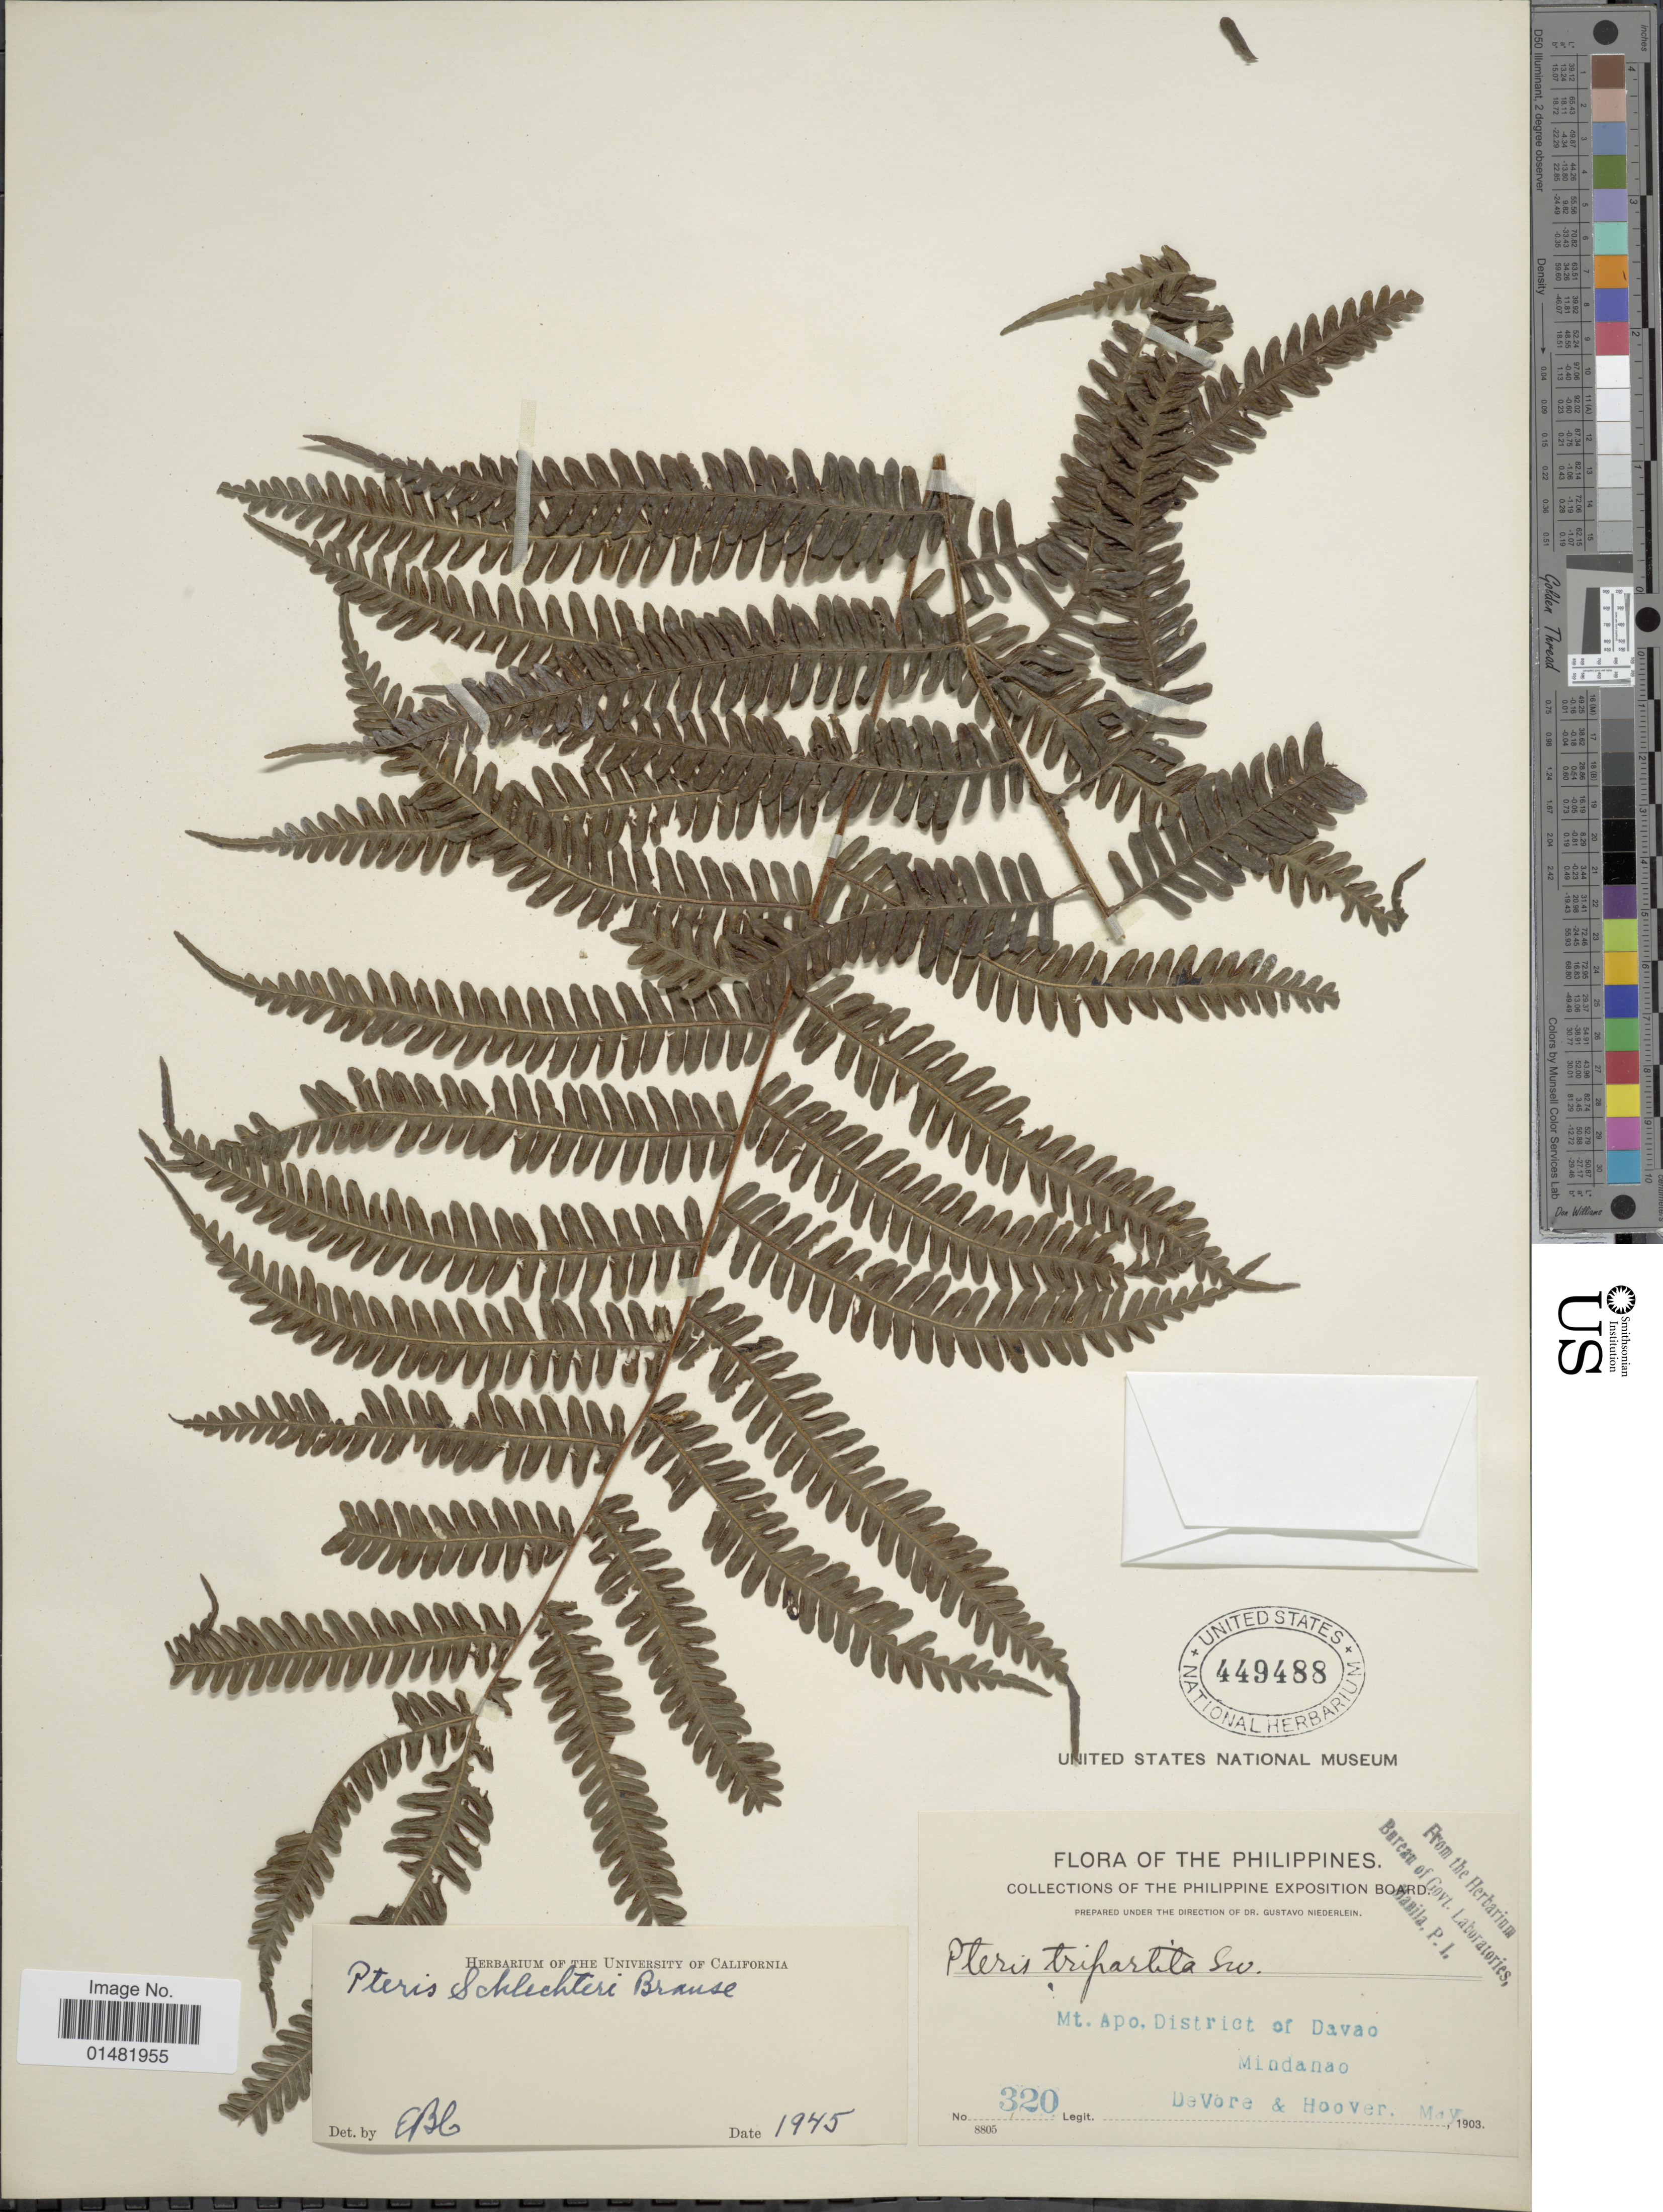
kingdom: Plantae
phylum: Tracheophyta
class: Polypodiopsida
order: Polypodiales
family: Pteridaceae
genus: Pteris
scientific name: Pteris schlechteri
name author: Brause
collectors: -. DeVore & -- Hoover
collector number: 320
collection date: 1903-05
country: Philippines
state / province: Davao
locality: Mt. Apo, Mindanao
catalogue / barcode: US 449488